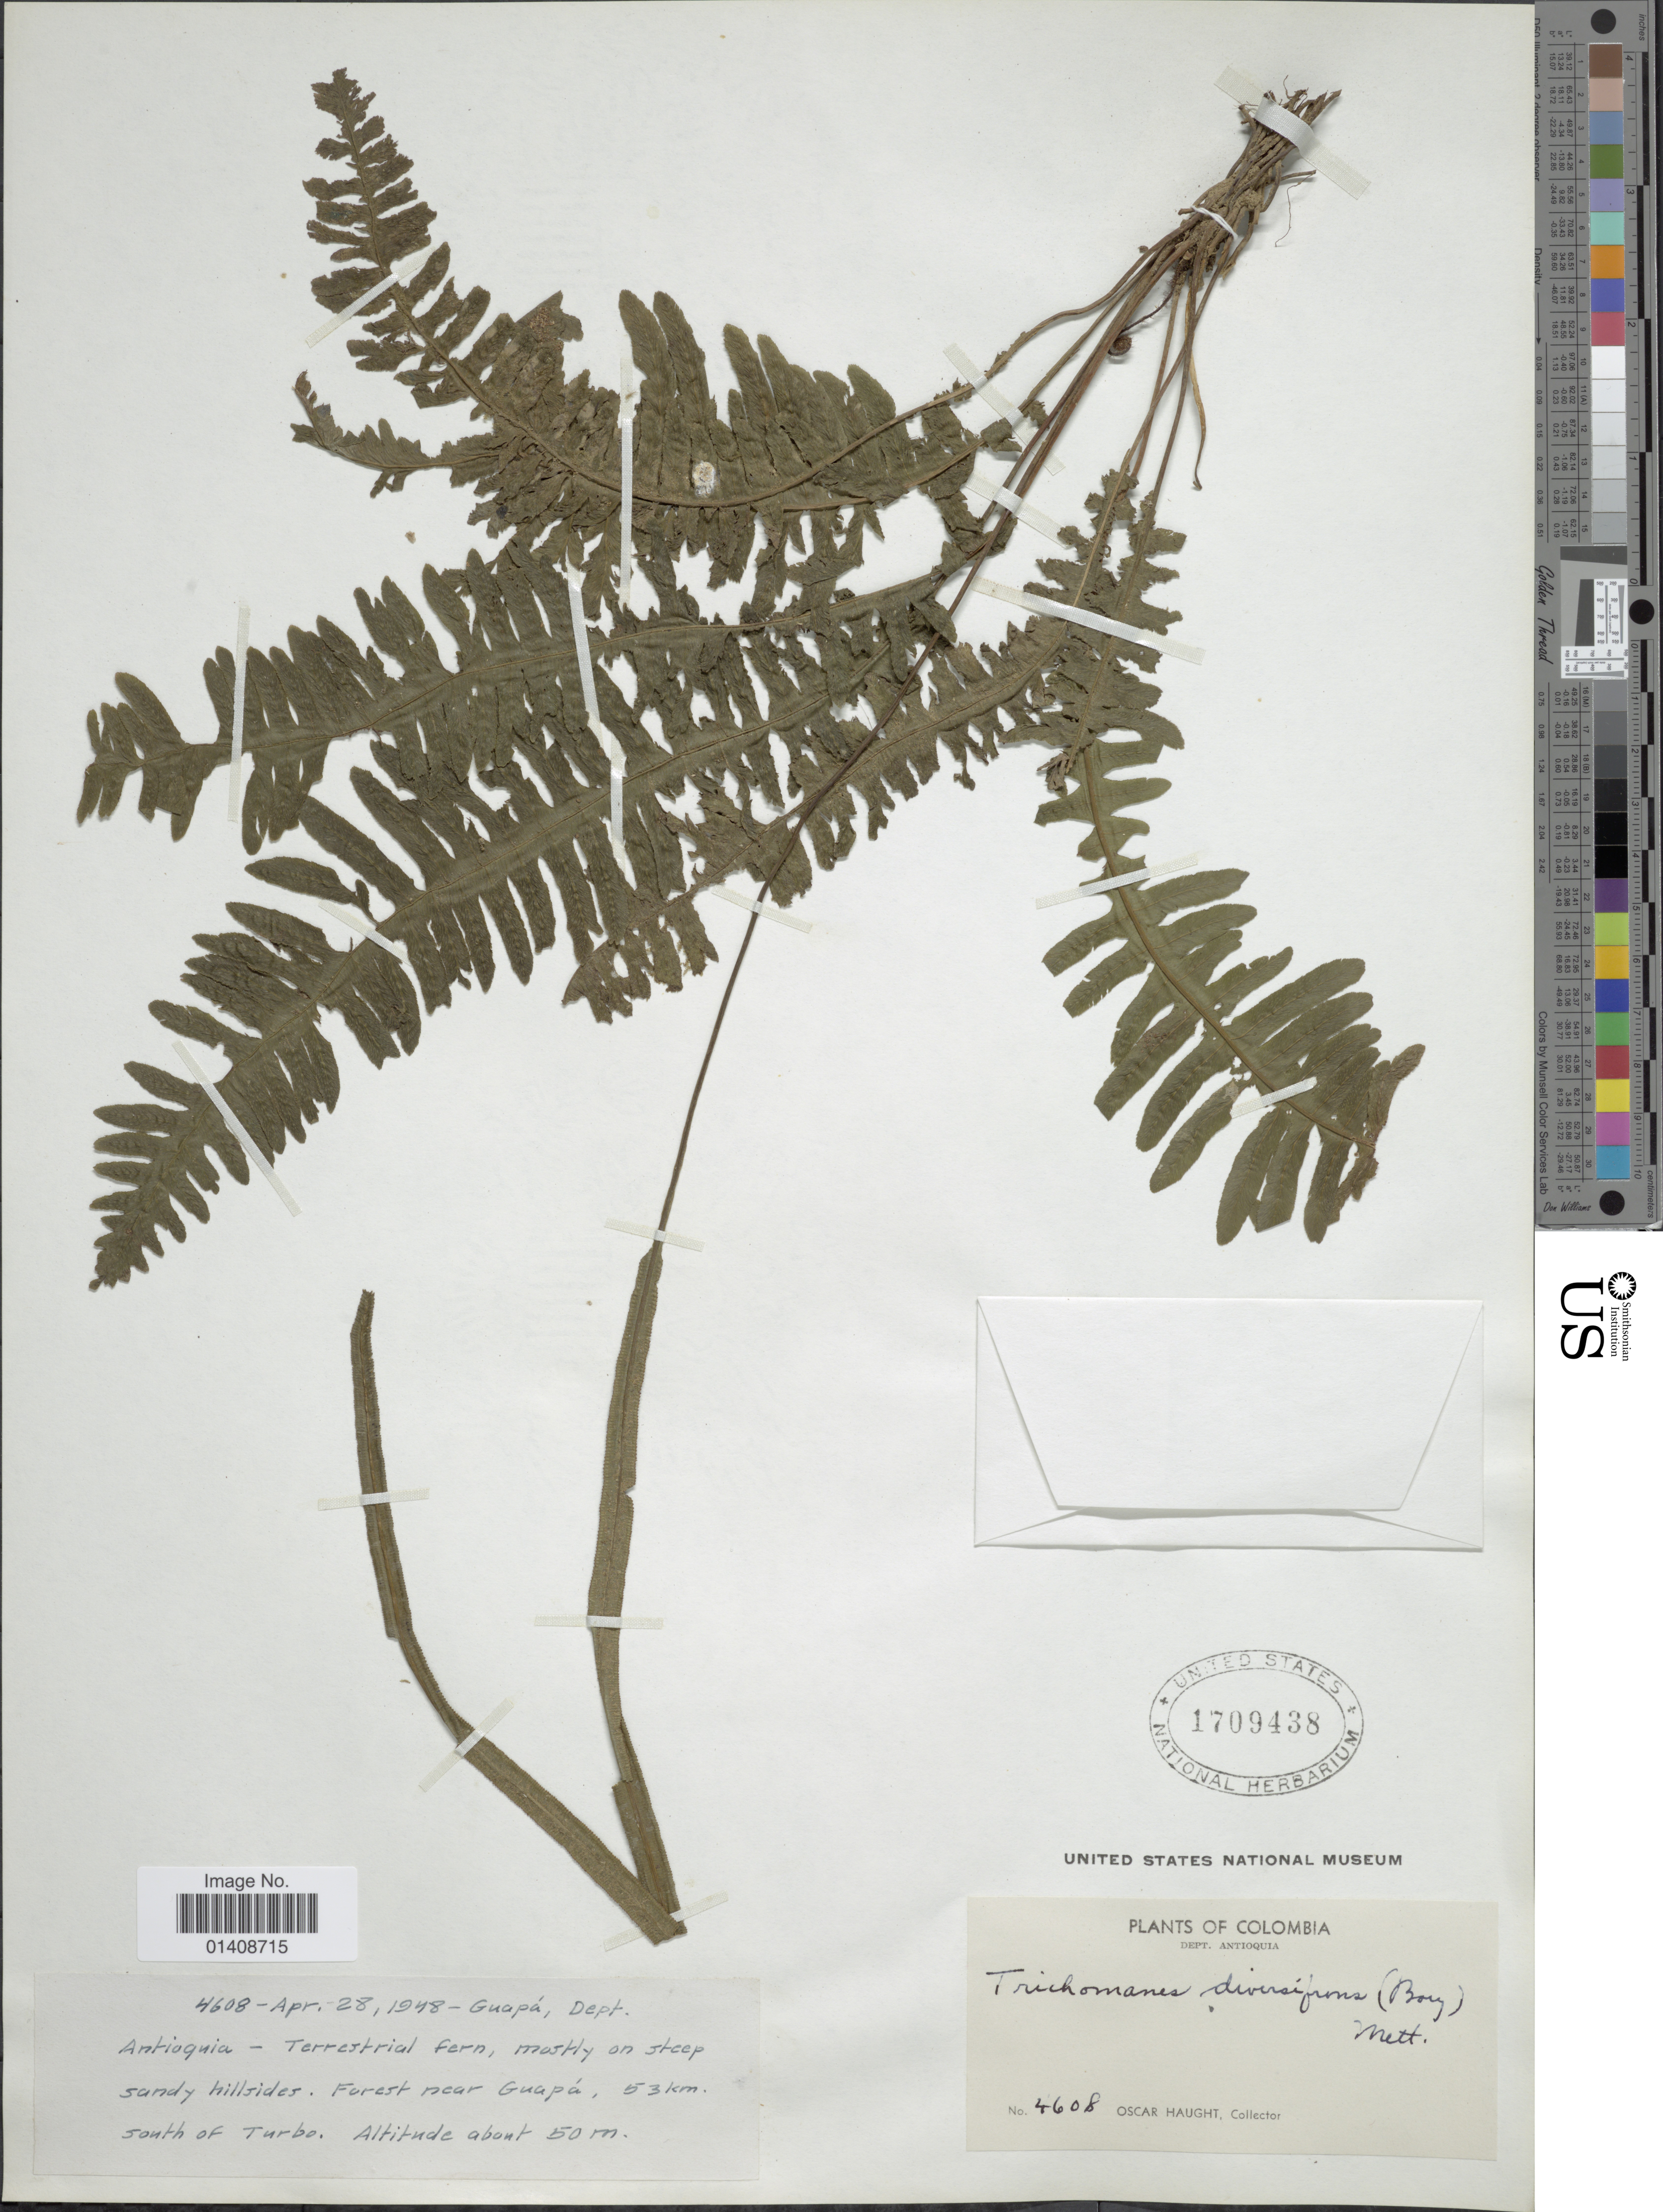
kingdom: Plantae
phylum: Tracheophyta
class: Polypodiopsida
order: Hymenophyllales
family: Hymenophyllaceae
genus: Trichomanes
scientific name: Trichomanes diversifrons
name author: (Bory) Mett. ex Sadeb.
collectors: O. L. Haught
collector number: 4608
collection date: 1948-04-28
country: Colombia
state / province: Antioquia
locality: Guapa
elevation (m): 50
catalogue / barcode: US 1709438